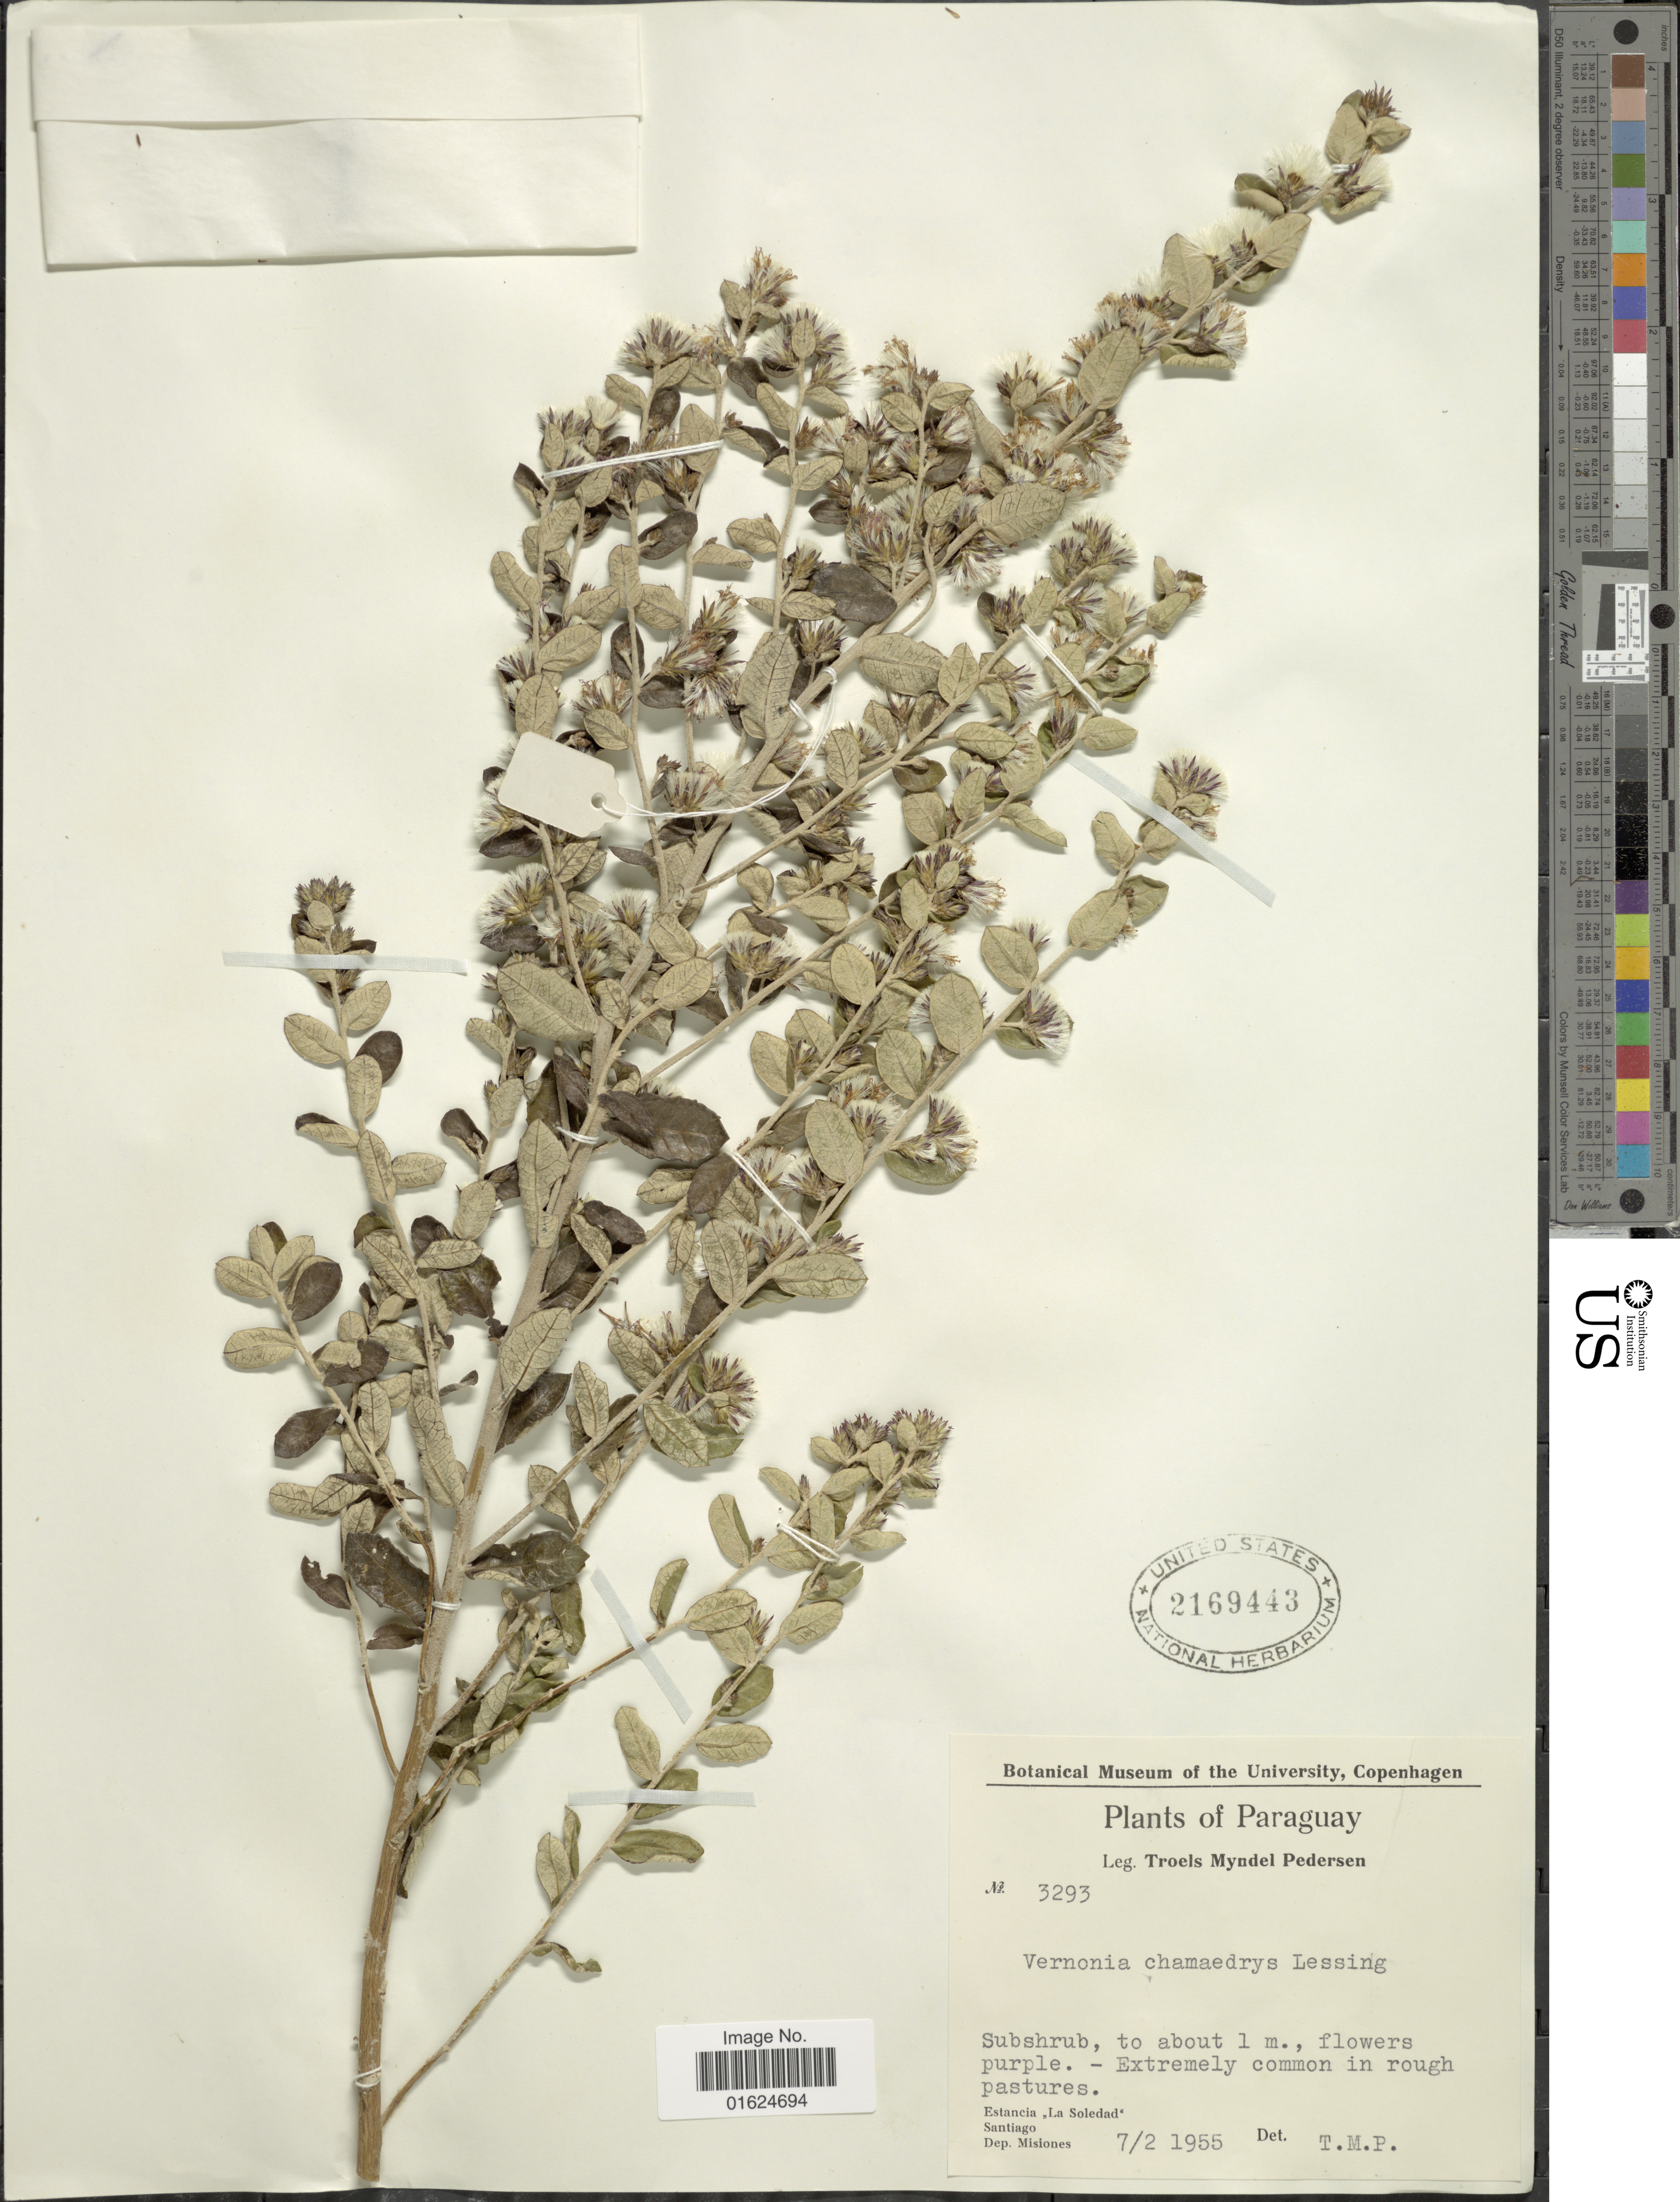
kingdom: Plantae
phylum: Tracheophyta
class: Magnoliopsida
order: Asterales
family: Asteraceae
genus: Vernonanthura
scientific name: Vernonanthura chamaedrys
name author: (Less.) H. Rob.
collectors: T. Pederson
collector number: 3293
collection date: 1955-02-07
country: Paraguay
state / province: Misiones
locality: Estancia , La Soledad' Santiago, Dep. Misiones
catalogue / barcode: US 2169443